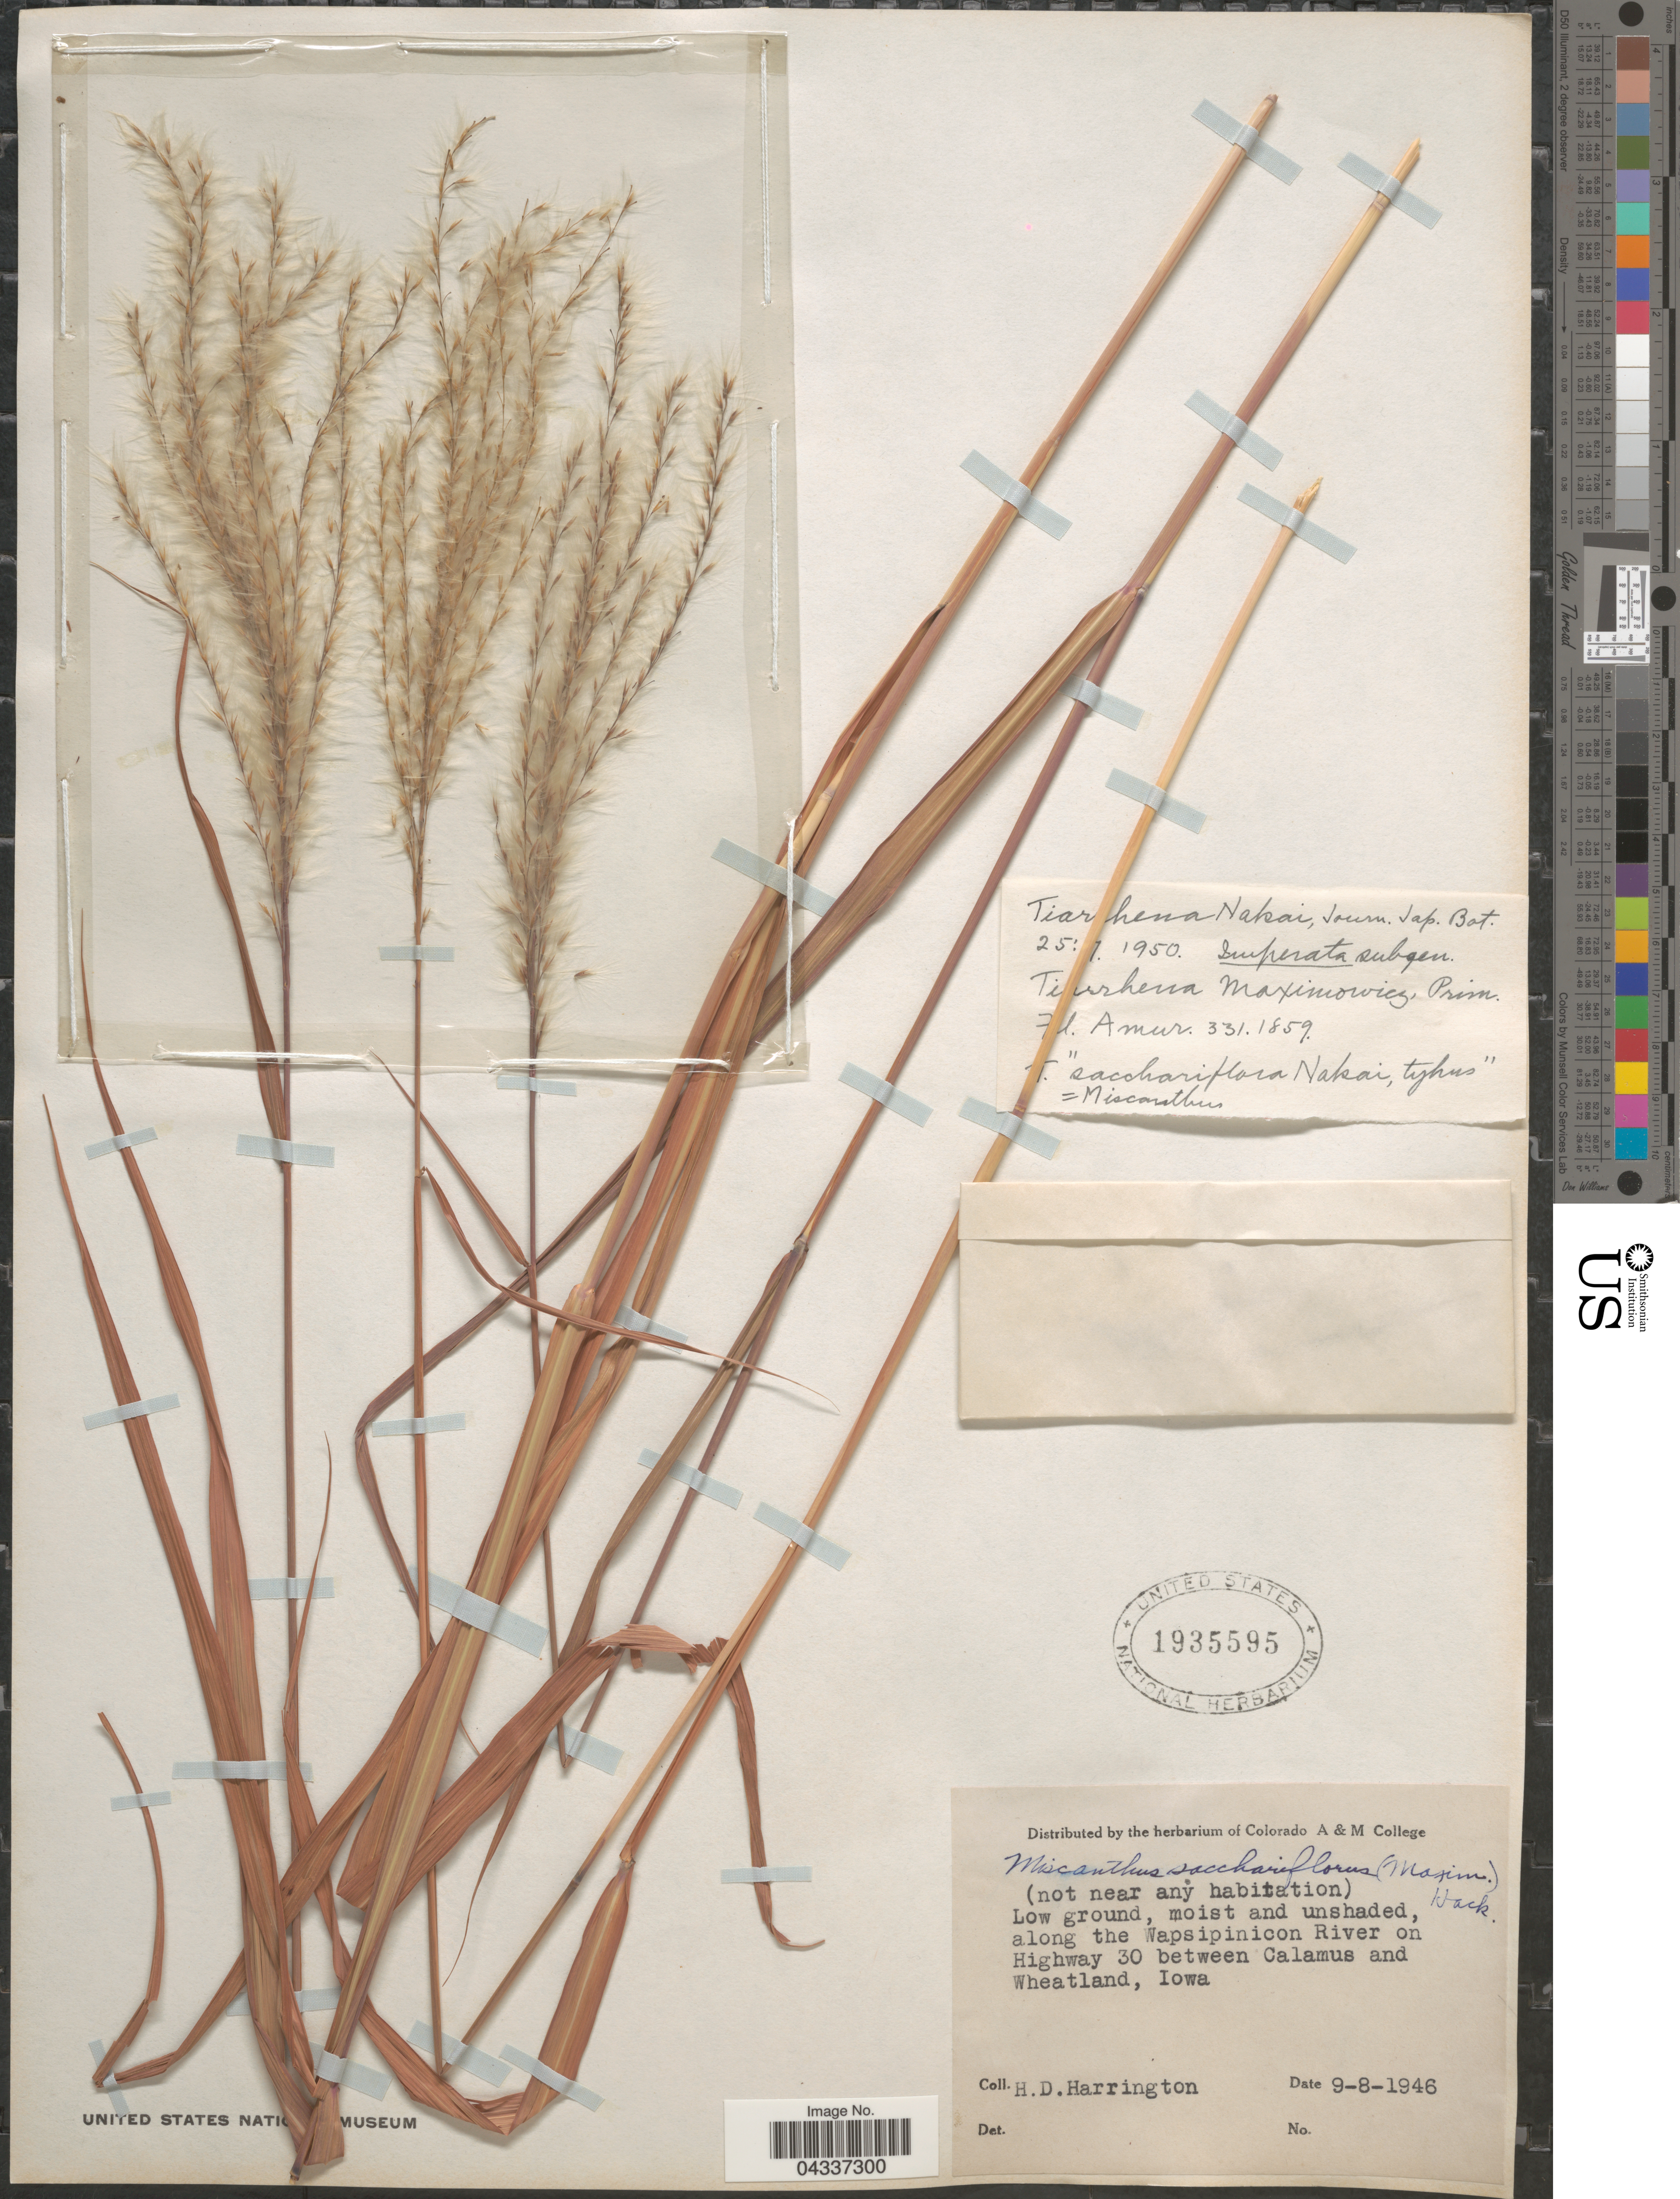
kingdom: Plantae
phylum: Tracheophyta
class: Liliopsida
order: Poales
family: Poaceae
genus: Miscanthus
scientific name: Miscanthus sacchariflorus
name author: (Maxim.) Hack.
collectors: H. Harrington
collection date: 1946-08-09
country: United States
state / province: Iowa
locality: Along the Wapsipinicon River on Highway 30 between Calamus and Wheatland.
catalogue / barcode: US 1935595